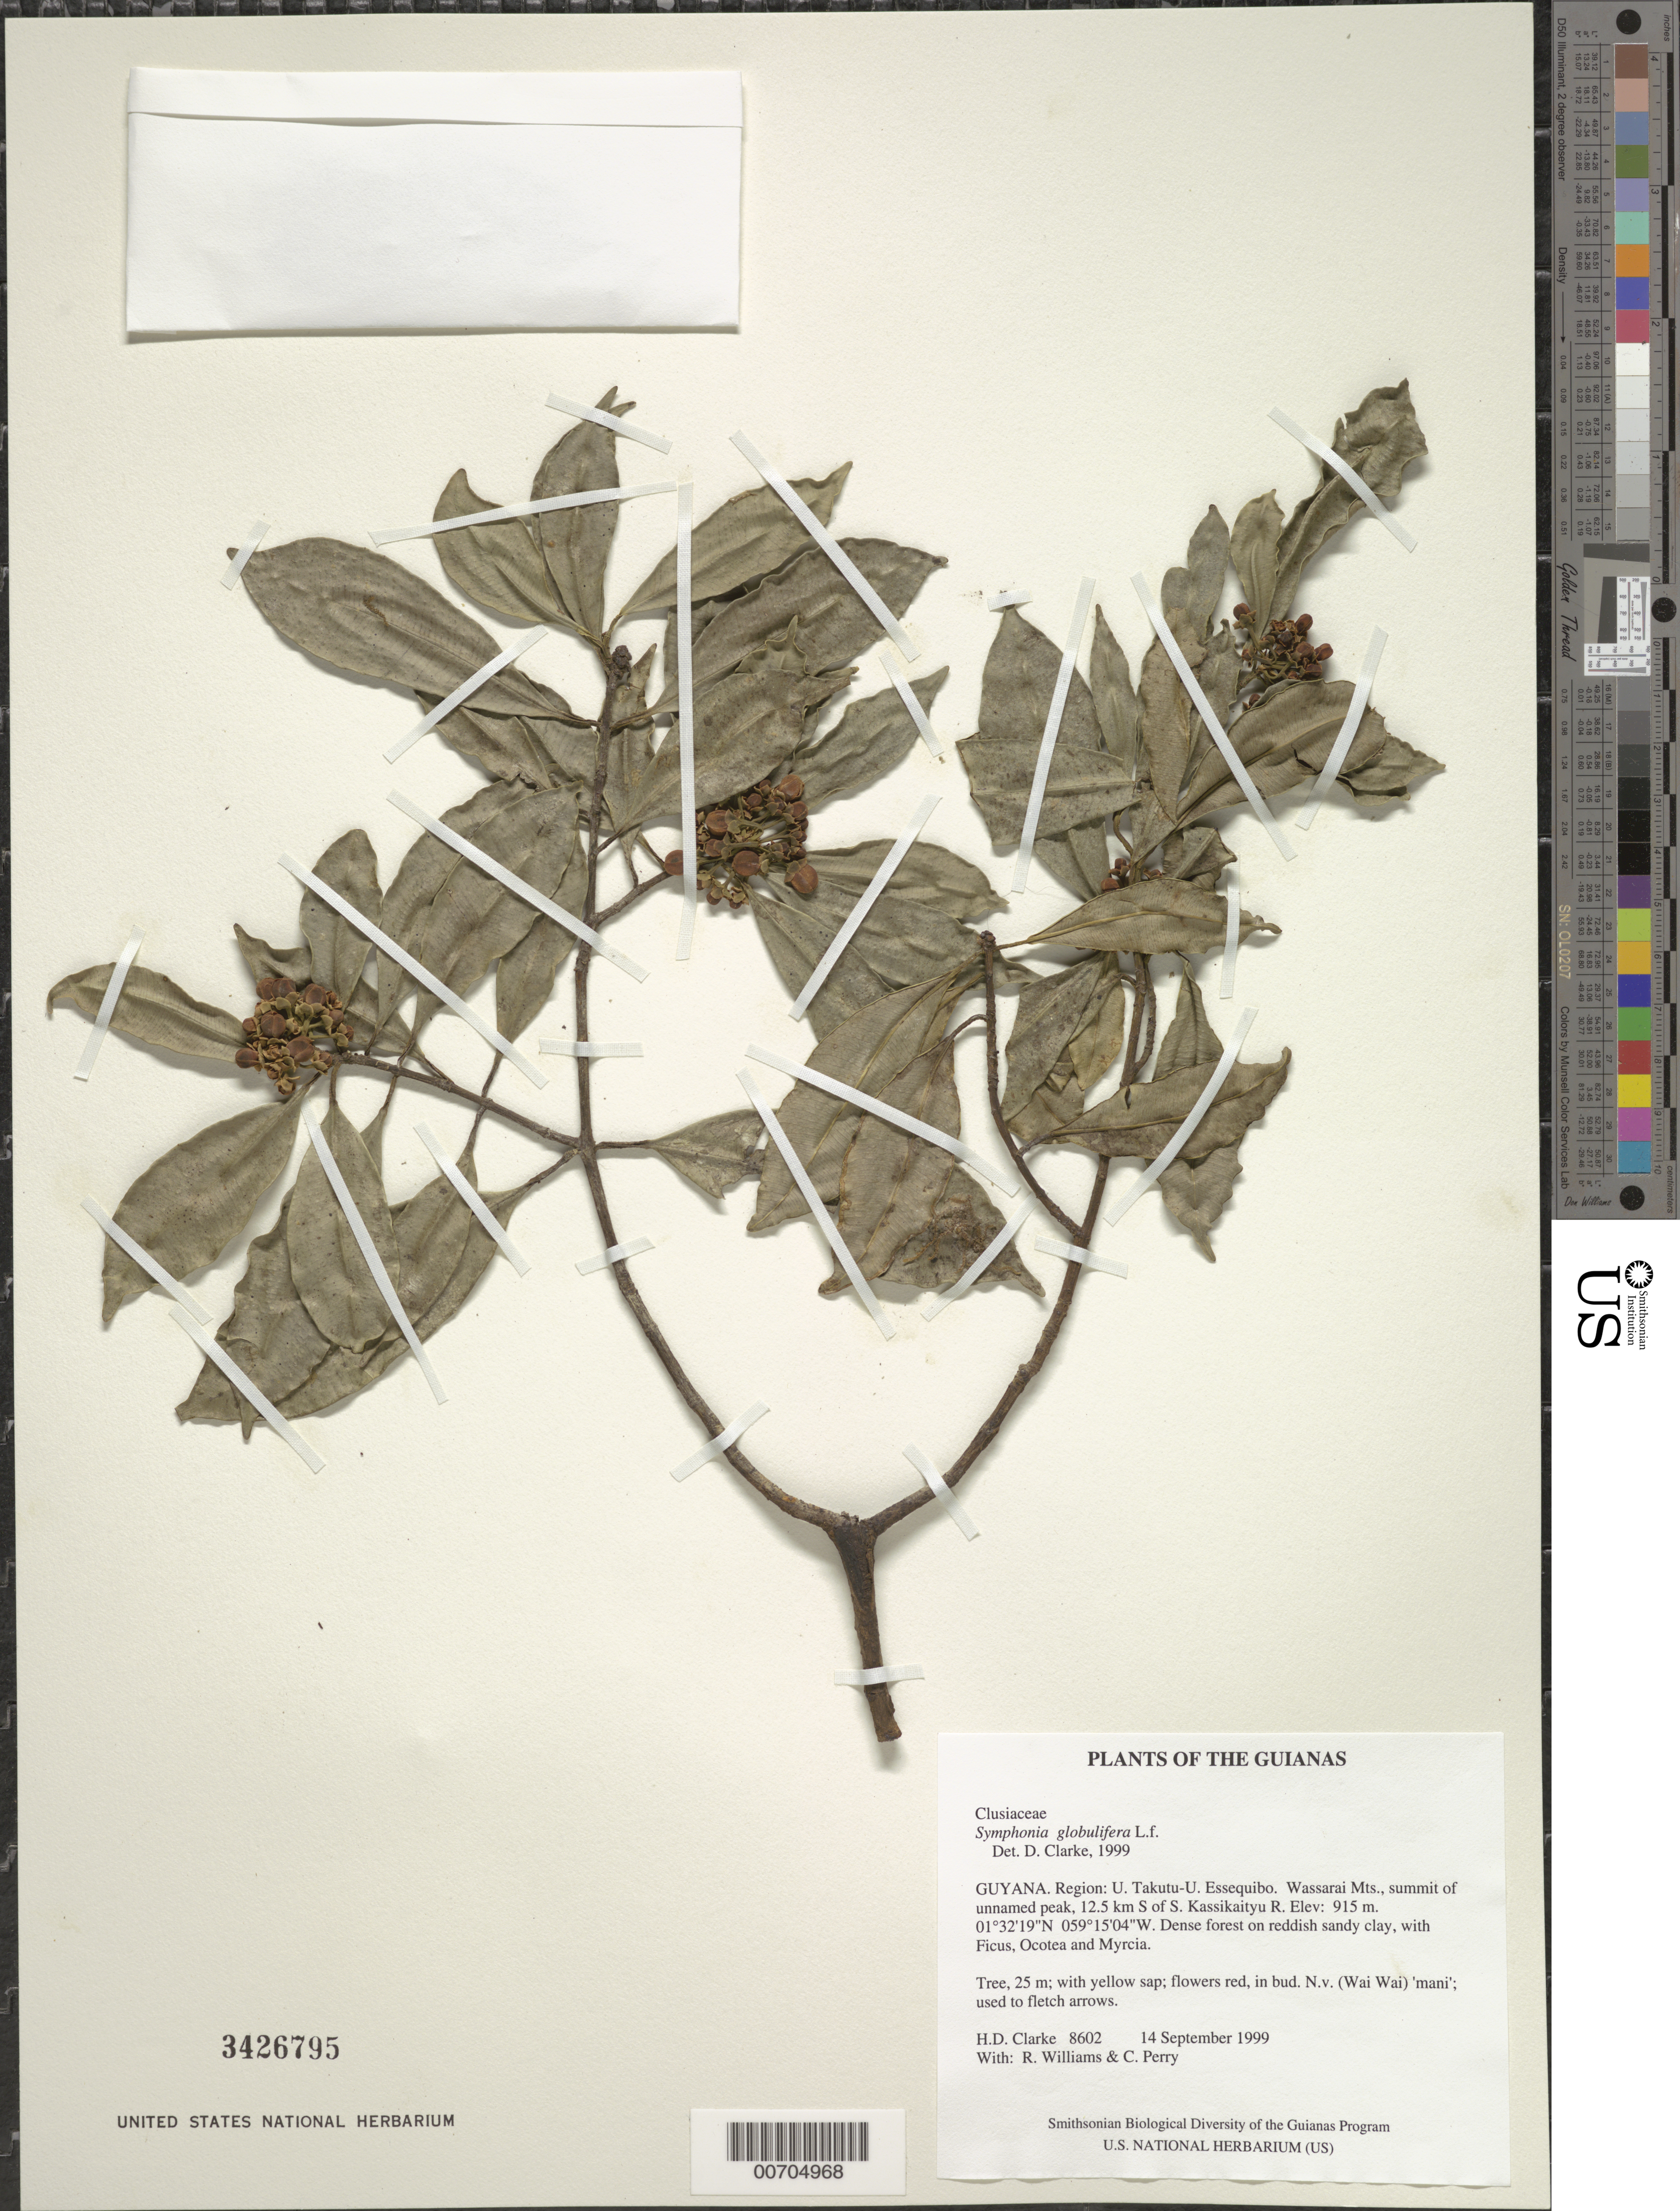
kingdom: Plantae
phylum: Tracheophyta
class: Magnoliopsida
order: Malpighiales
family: Clusiaceae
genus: Symphonia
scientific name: Symphonia globulifera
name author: L. f.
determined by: Clarke, H. D., University of North Carolina (Asheville)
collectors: H. D. Clarke, R. Williams & C. Perry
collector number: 8602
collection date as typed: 14 September 1999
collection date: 1999-09-14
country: Guyana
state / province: U. Takutu-U. Essequibo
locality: Wassarai Mts., summit of unnamed peak, 12.5 km S of S. Kassikaityu R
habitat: Dense forest on reddish sandy clay, with Ficus, Ocotea and Myrcia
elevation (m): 915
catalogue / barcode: US 3426795